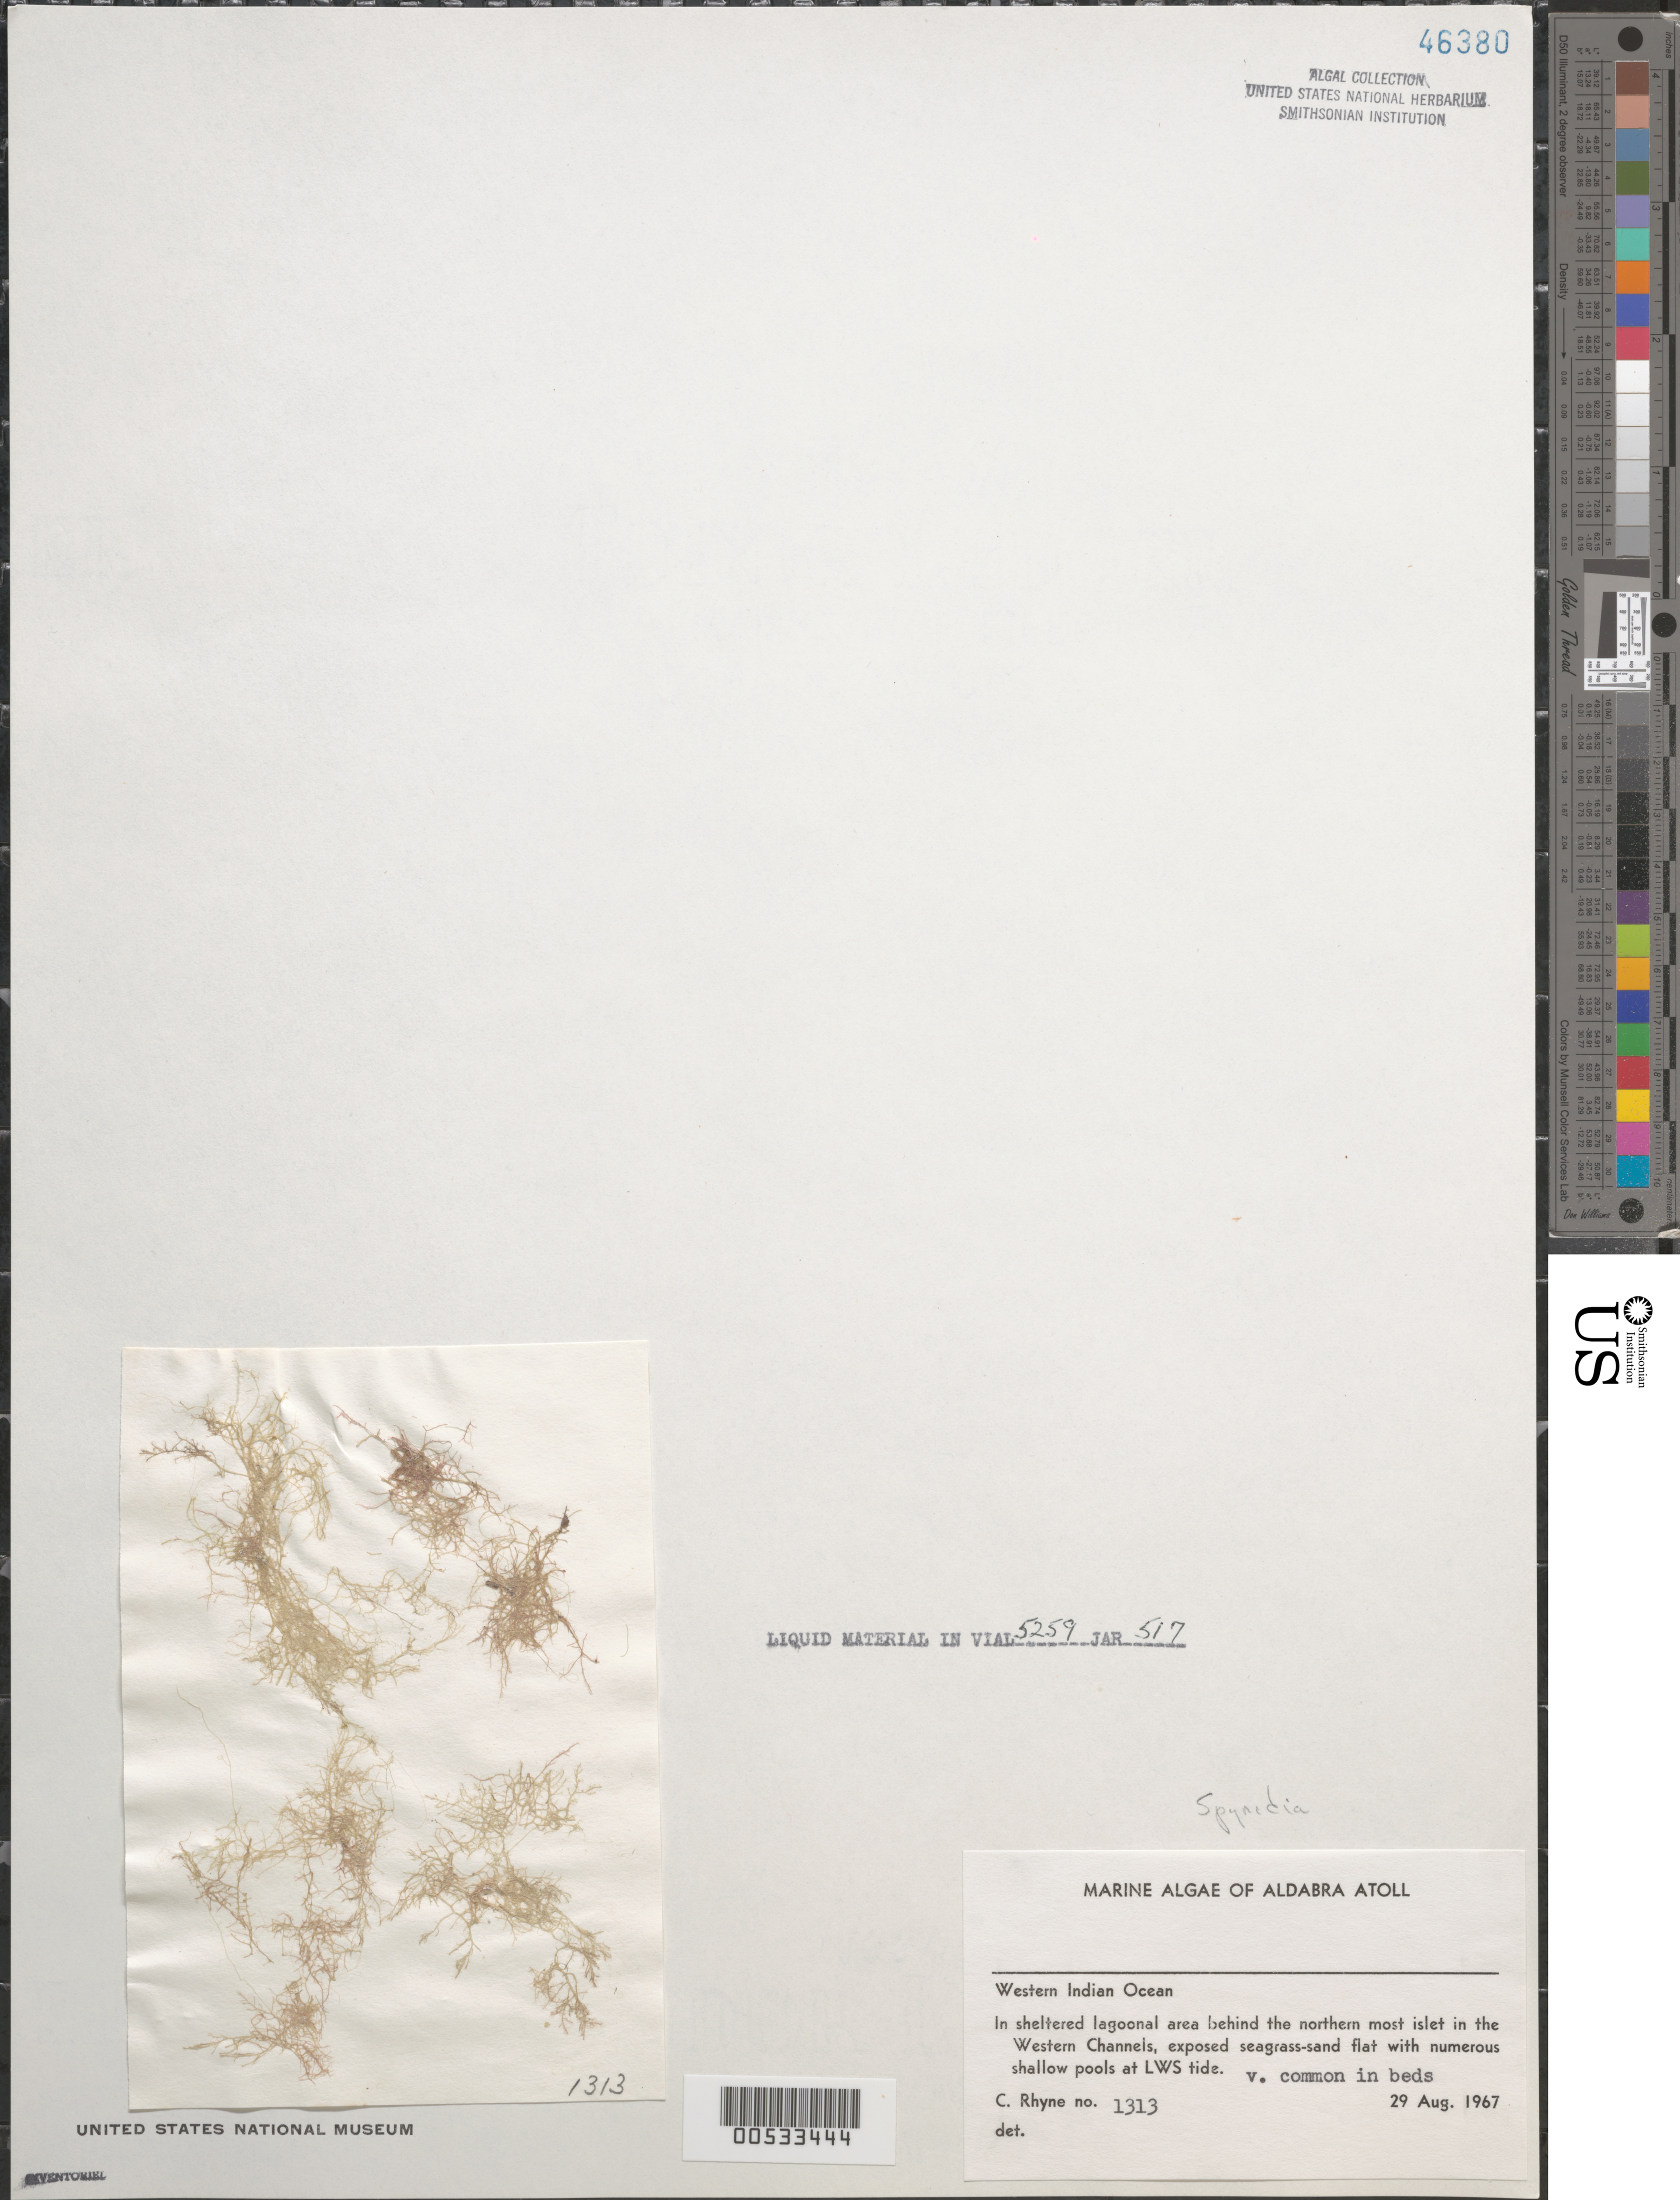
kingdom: Plantae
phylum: Rhodophyta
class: Florideophyceae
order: Ceramiales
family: Spyridiaceae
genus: Spyridia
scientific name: Spyridia sp.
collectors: C. Rhyne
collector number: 1313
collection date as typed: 29 Aug 1967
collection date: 1967-08-29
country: Seychelles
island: Aldabra Atoll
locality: Western Channels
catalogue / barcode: US 46380